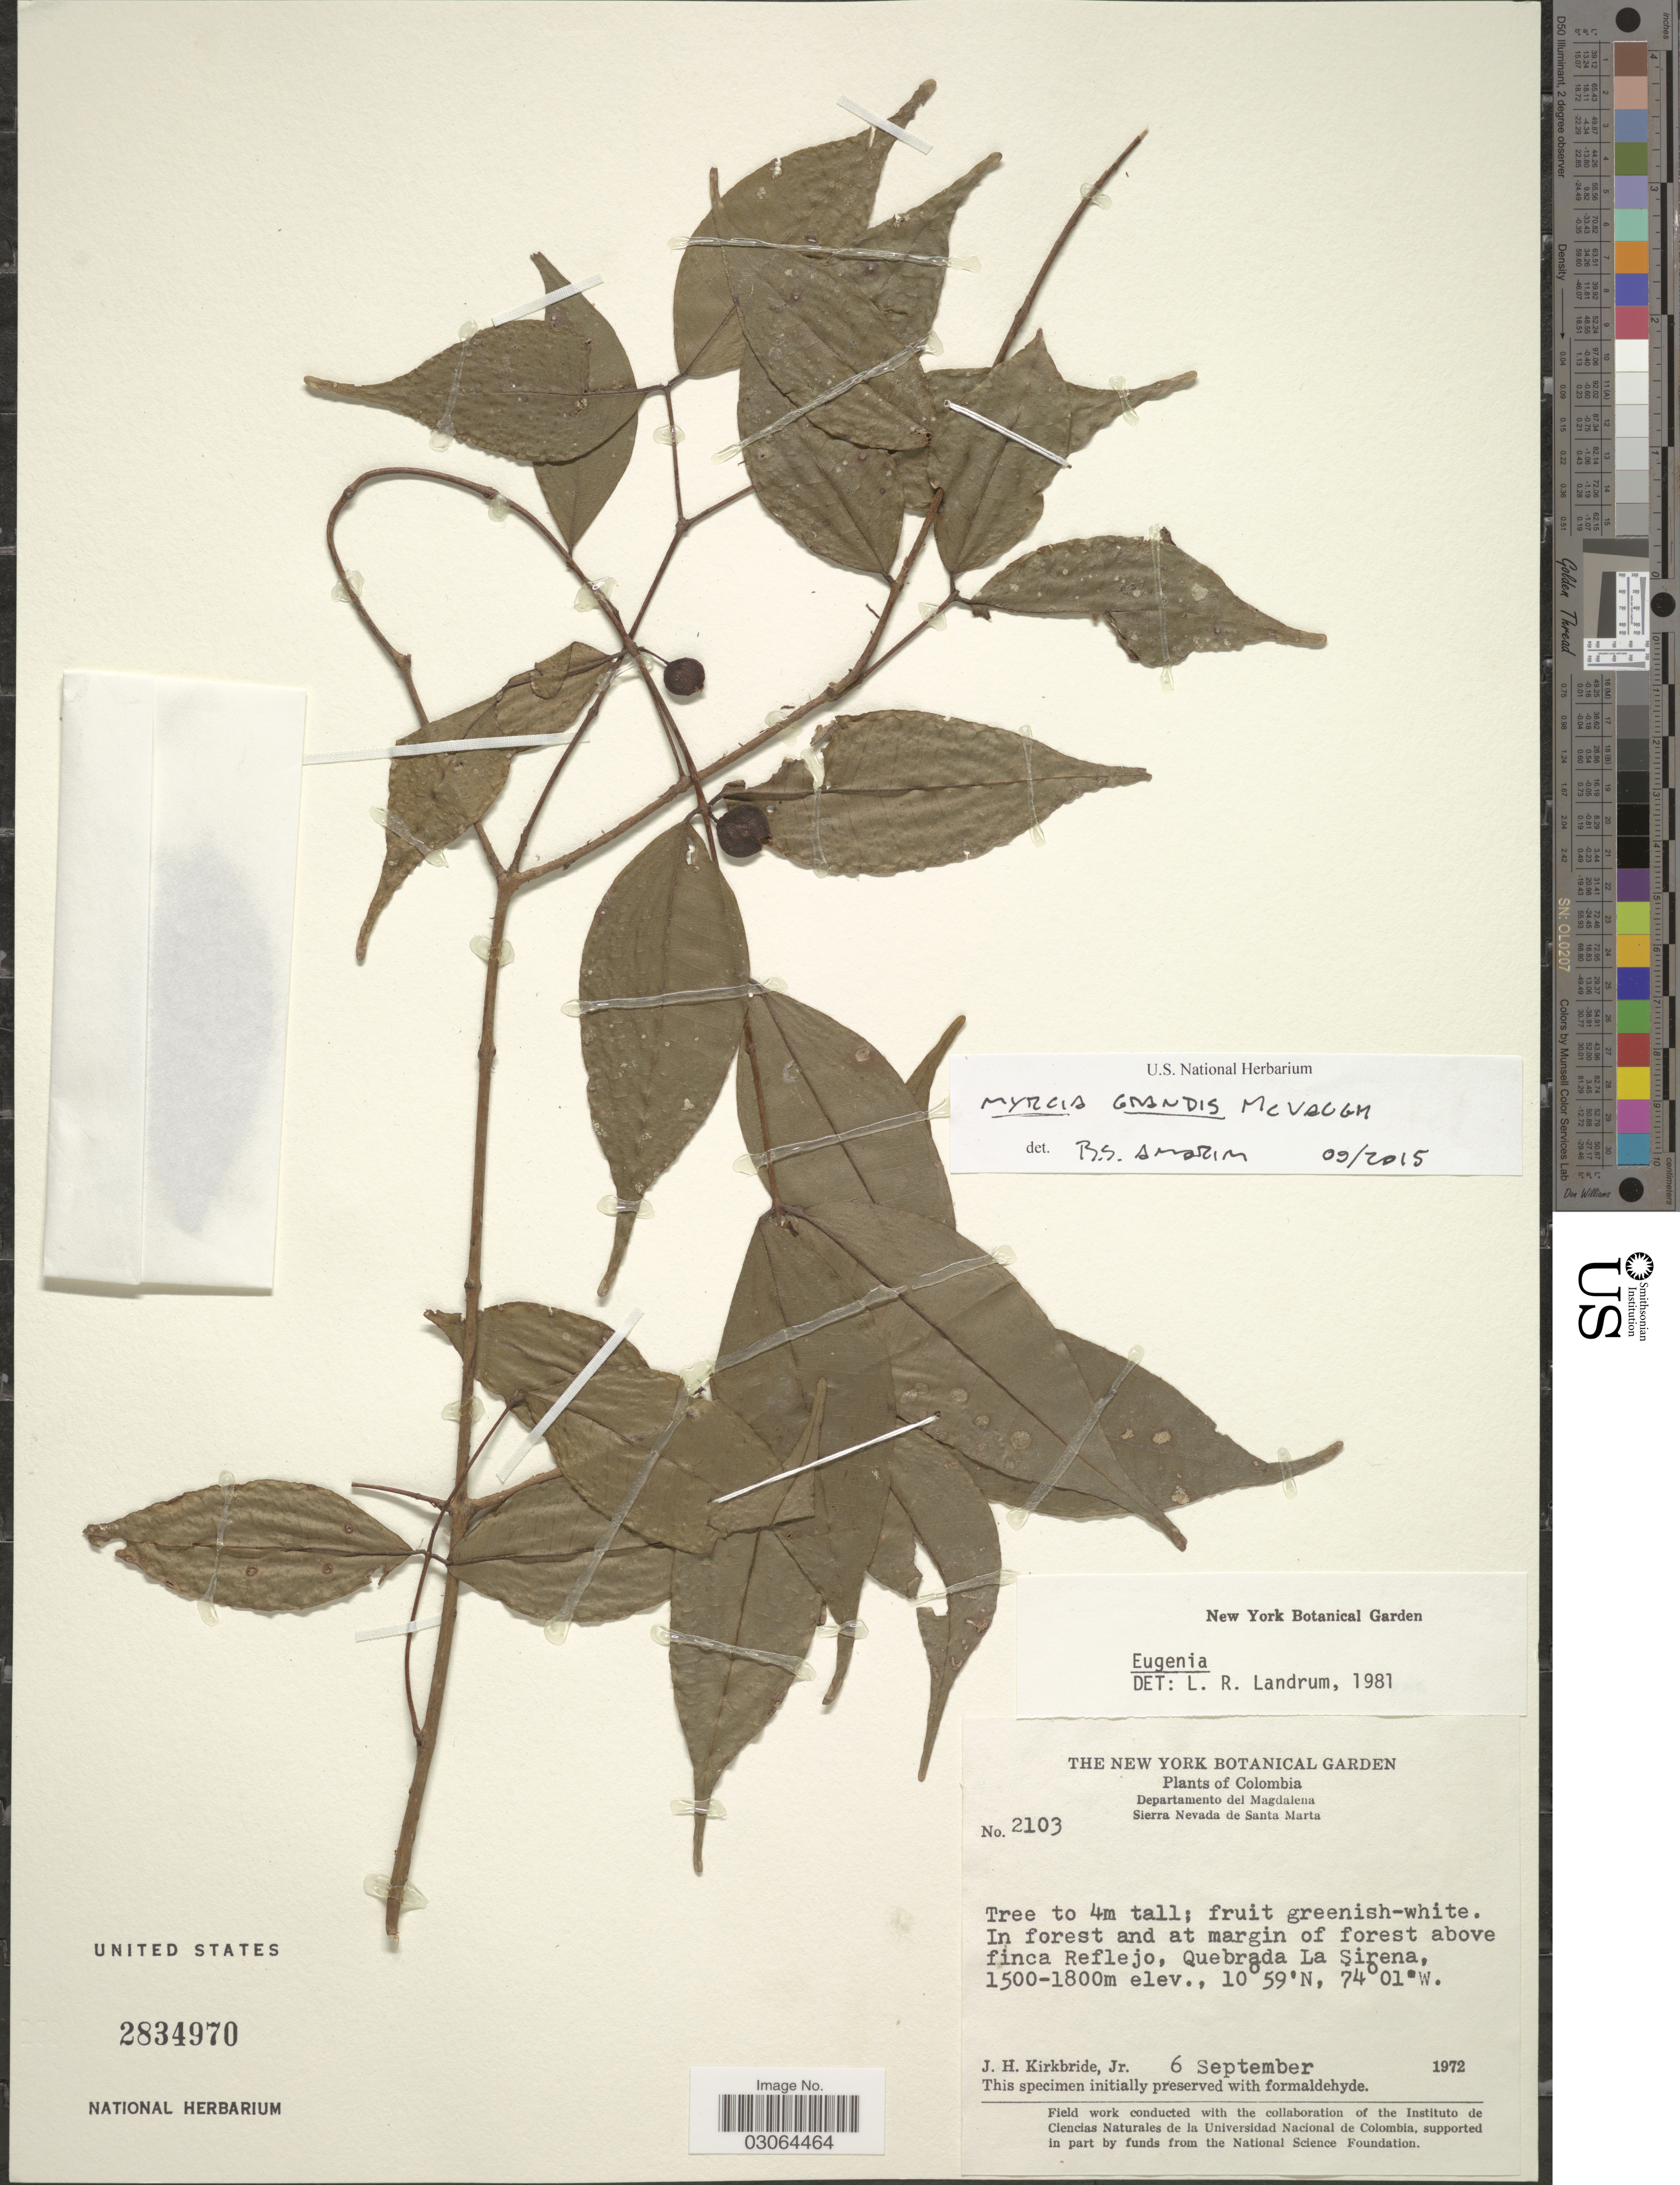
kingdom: Plantae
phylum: Tracheophyta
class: Magnoliopsida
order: Myrtales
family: Myrtaceae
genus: Myrcia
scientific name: Myrcia grandis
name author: McVaugh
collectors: J. H. Kirkbride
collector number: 2103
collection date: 1972-09-06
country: Colombia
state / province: Magdalena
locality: Departamento del Magdalena, Sierra Nevada de Santa Marta, In forest and at margin of forest above finca Reflejo, Quebrada La Sirena.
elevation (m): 1500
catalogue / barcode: US 2834970